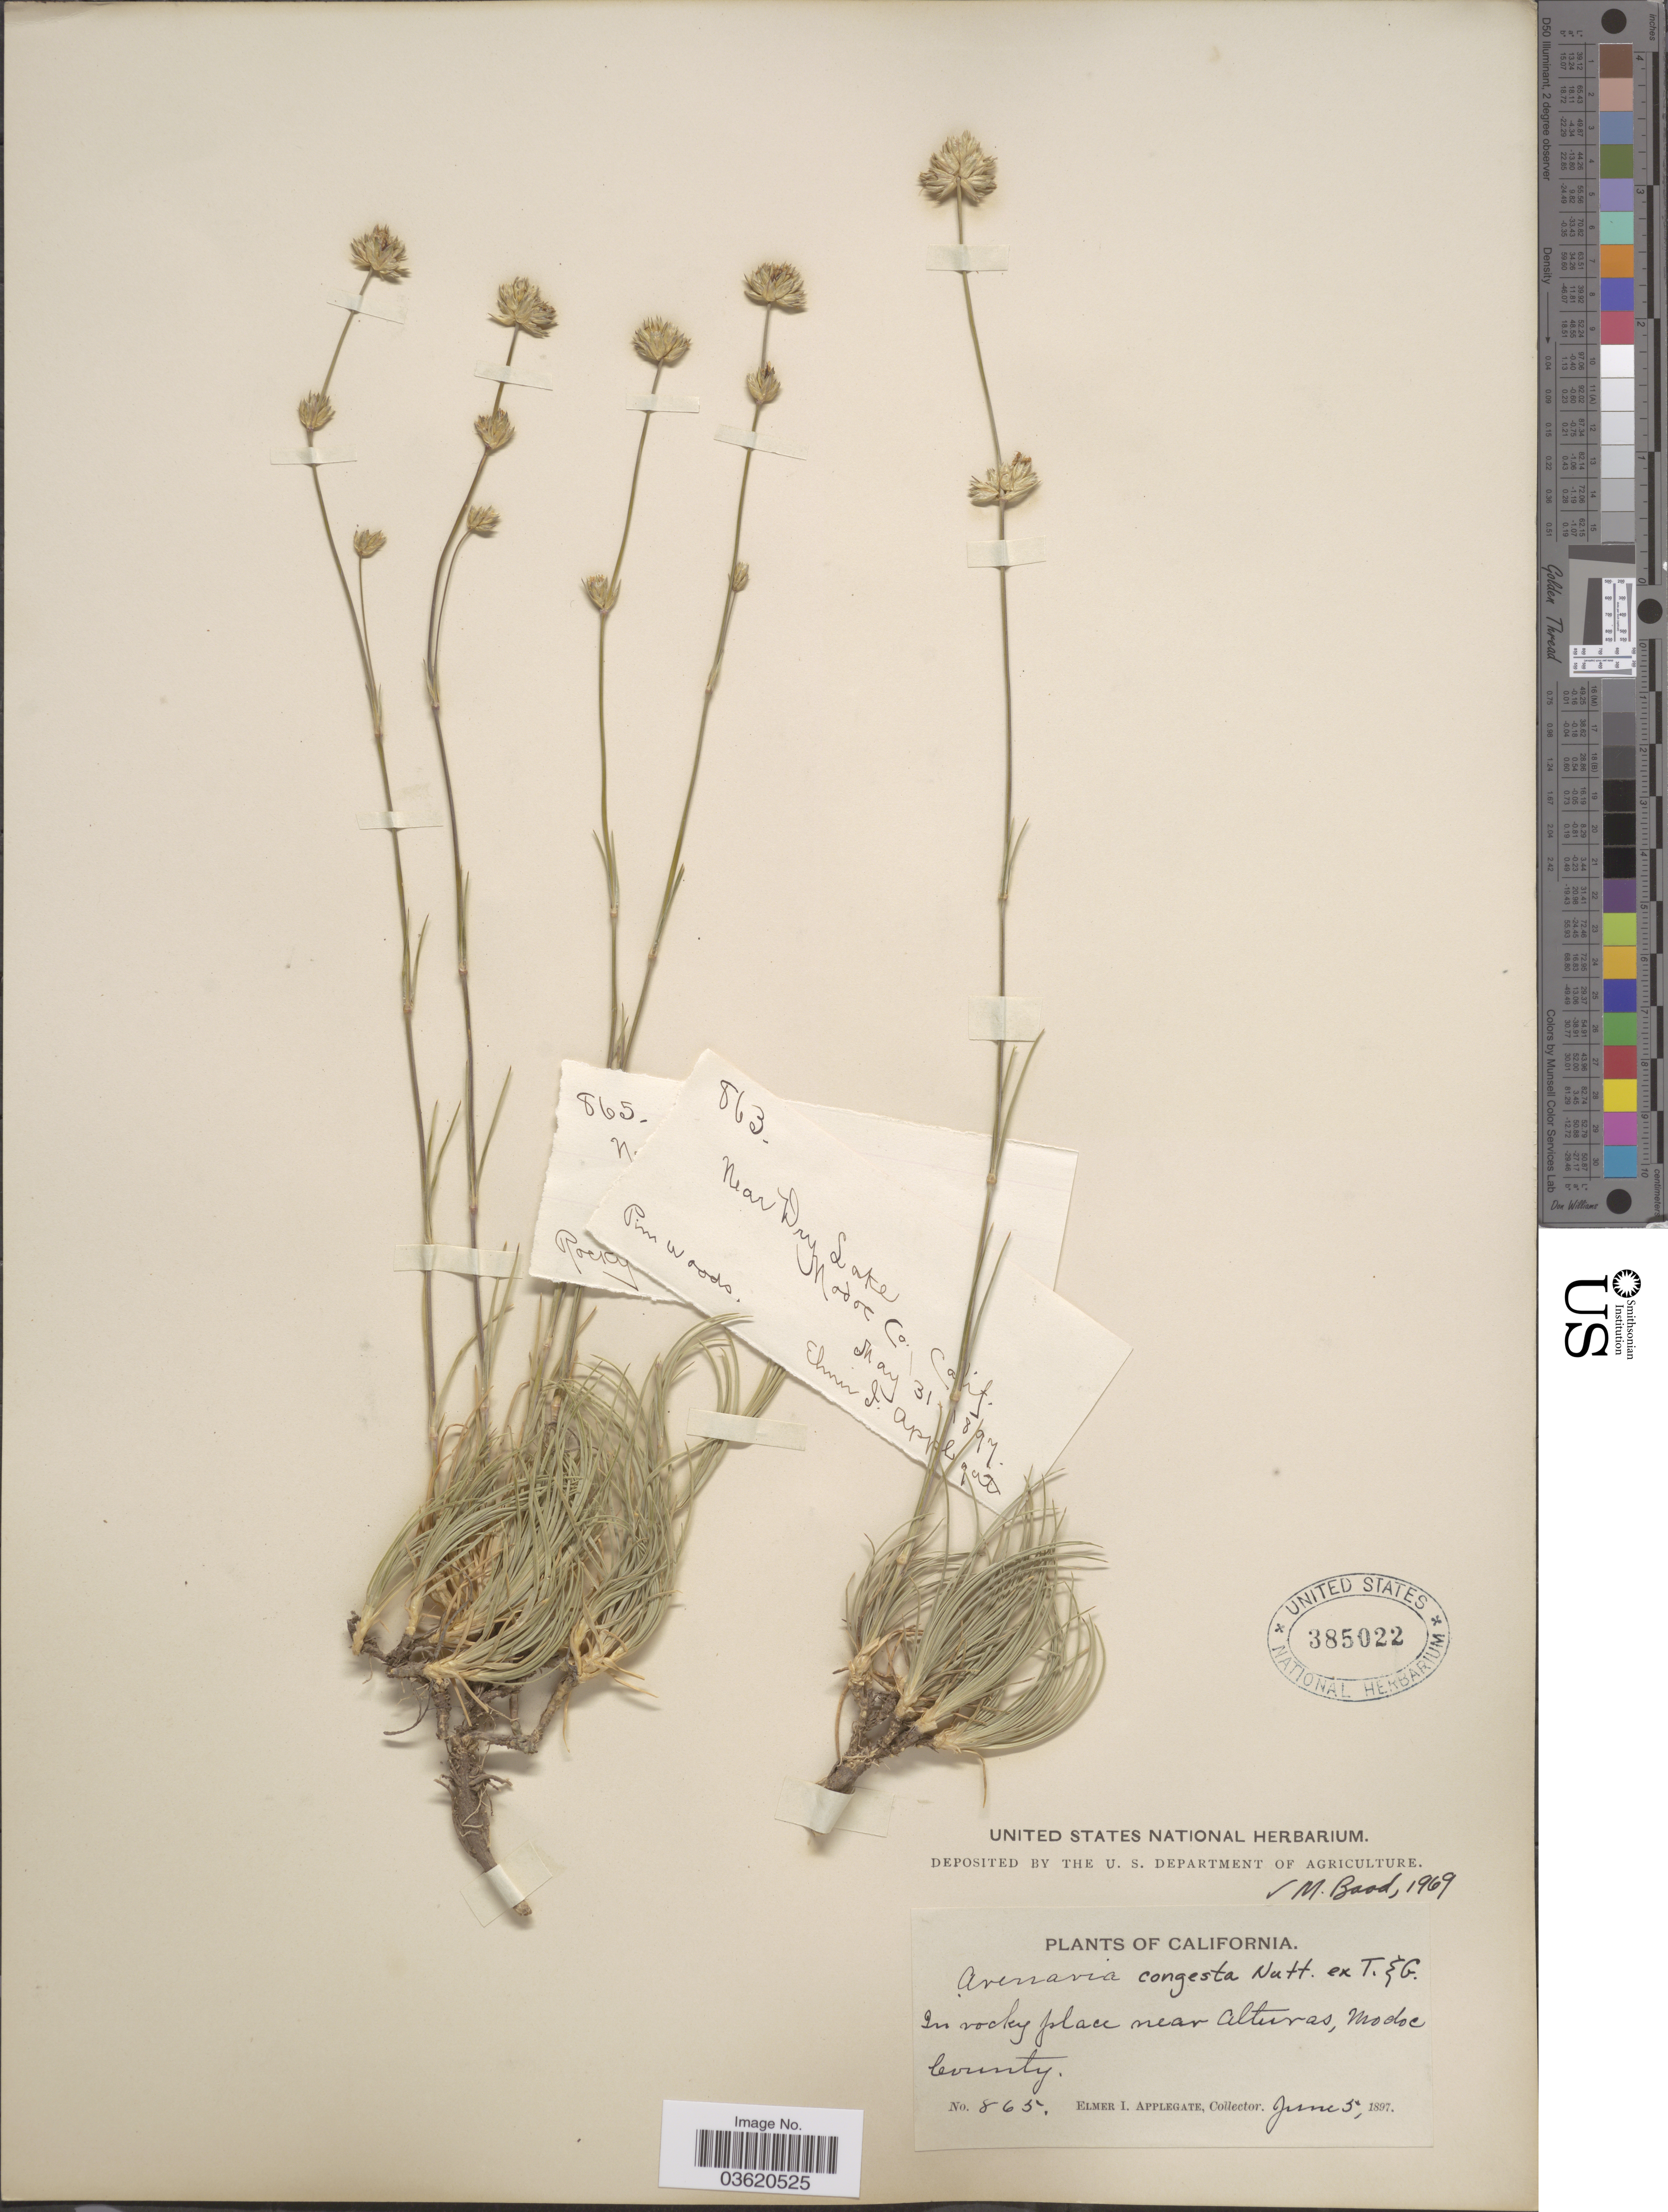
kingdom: Plantae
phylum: Tracheophyta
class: Magnoliopsida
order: Caryophyllales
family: Caryophyllaceae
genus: Eremogone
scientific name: Eremogone congesta var. congesta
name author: (Nutt.) Ikonn.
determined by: Strong, Mark T., (BOT), Smithsonian Institution - National Museum of Natural History (UNITED STATES)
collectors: E. I. Applegate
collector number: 865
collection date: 1897-06-05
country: United States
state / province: California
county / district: Modoc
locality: Near Alturas, Modoc County.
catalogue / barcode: US 385022